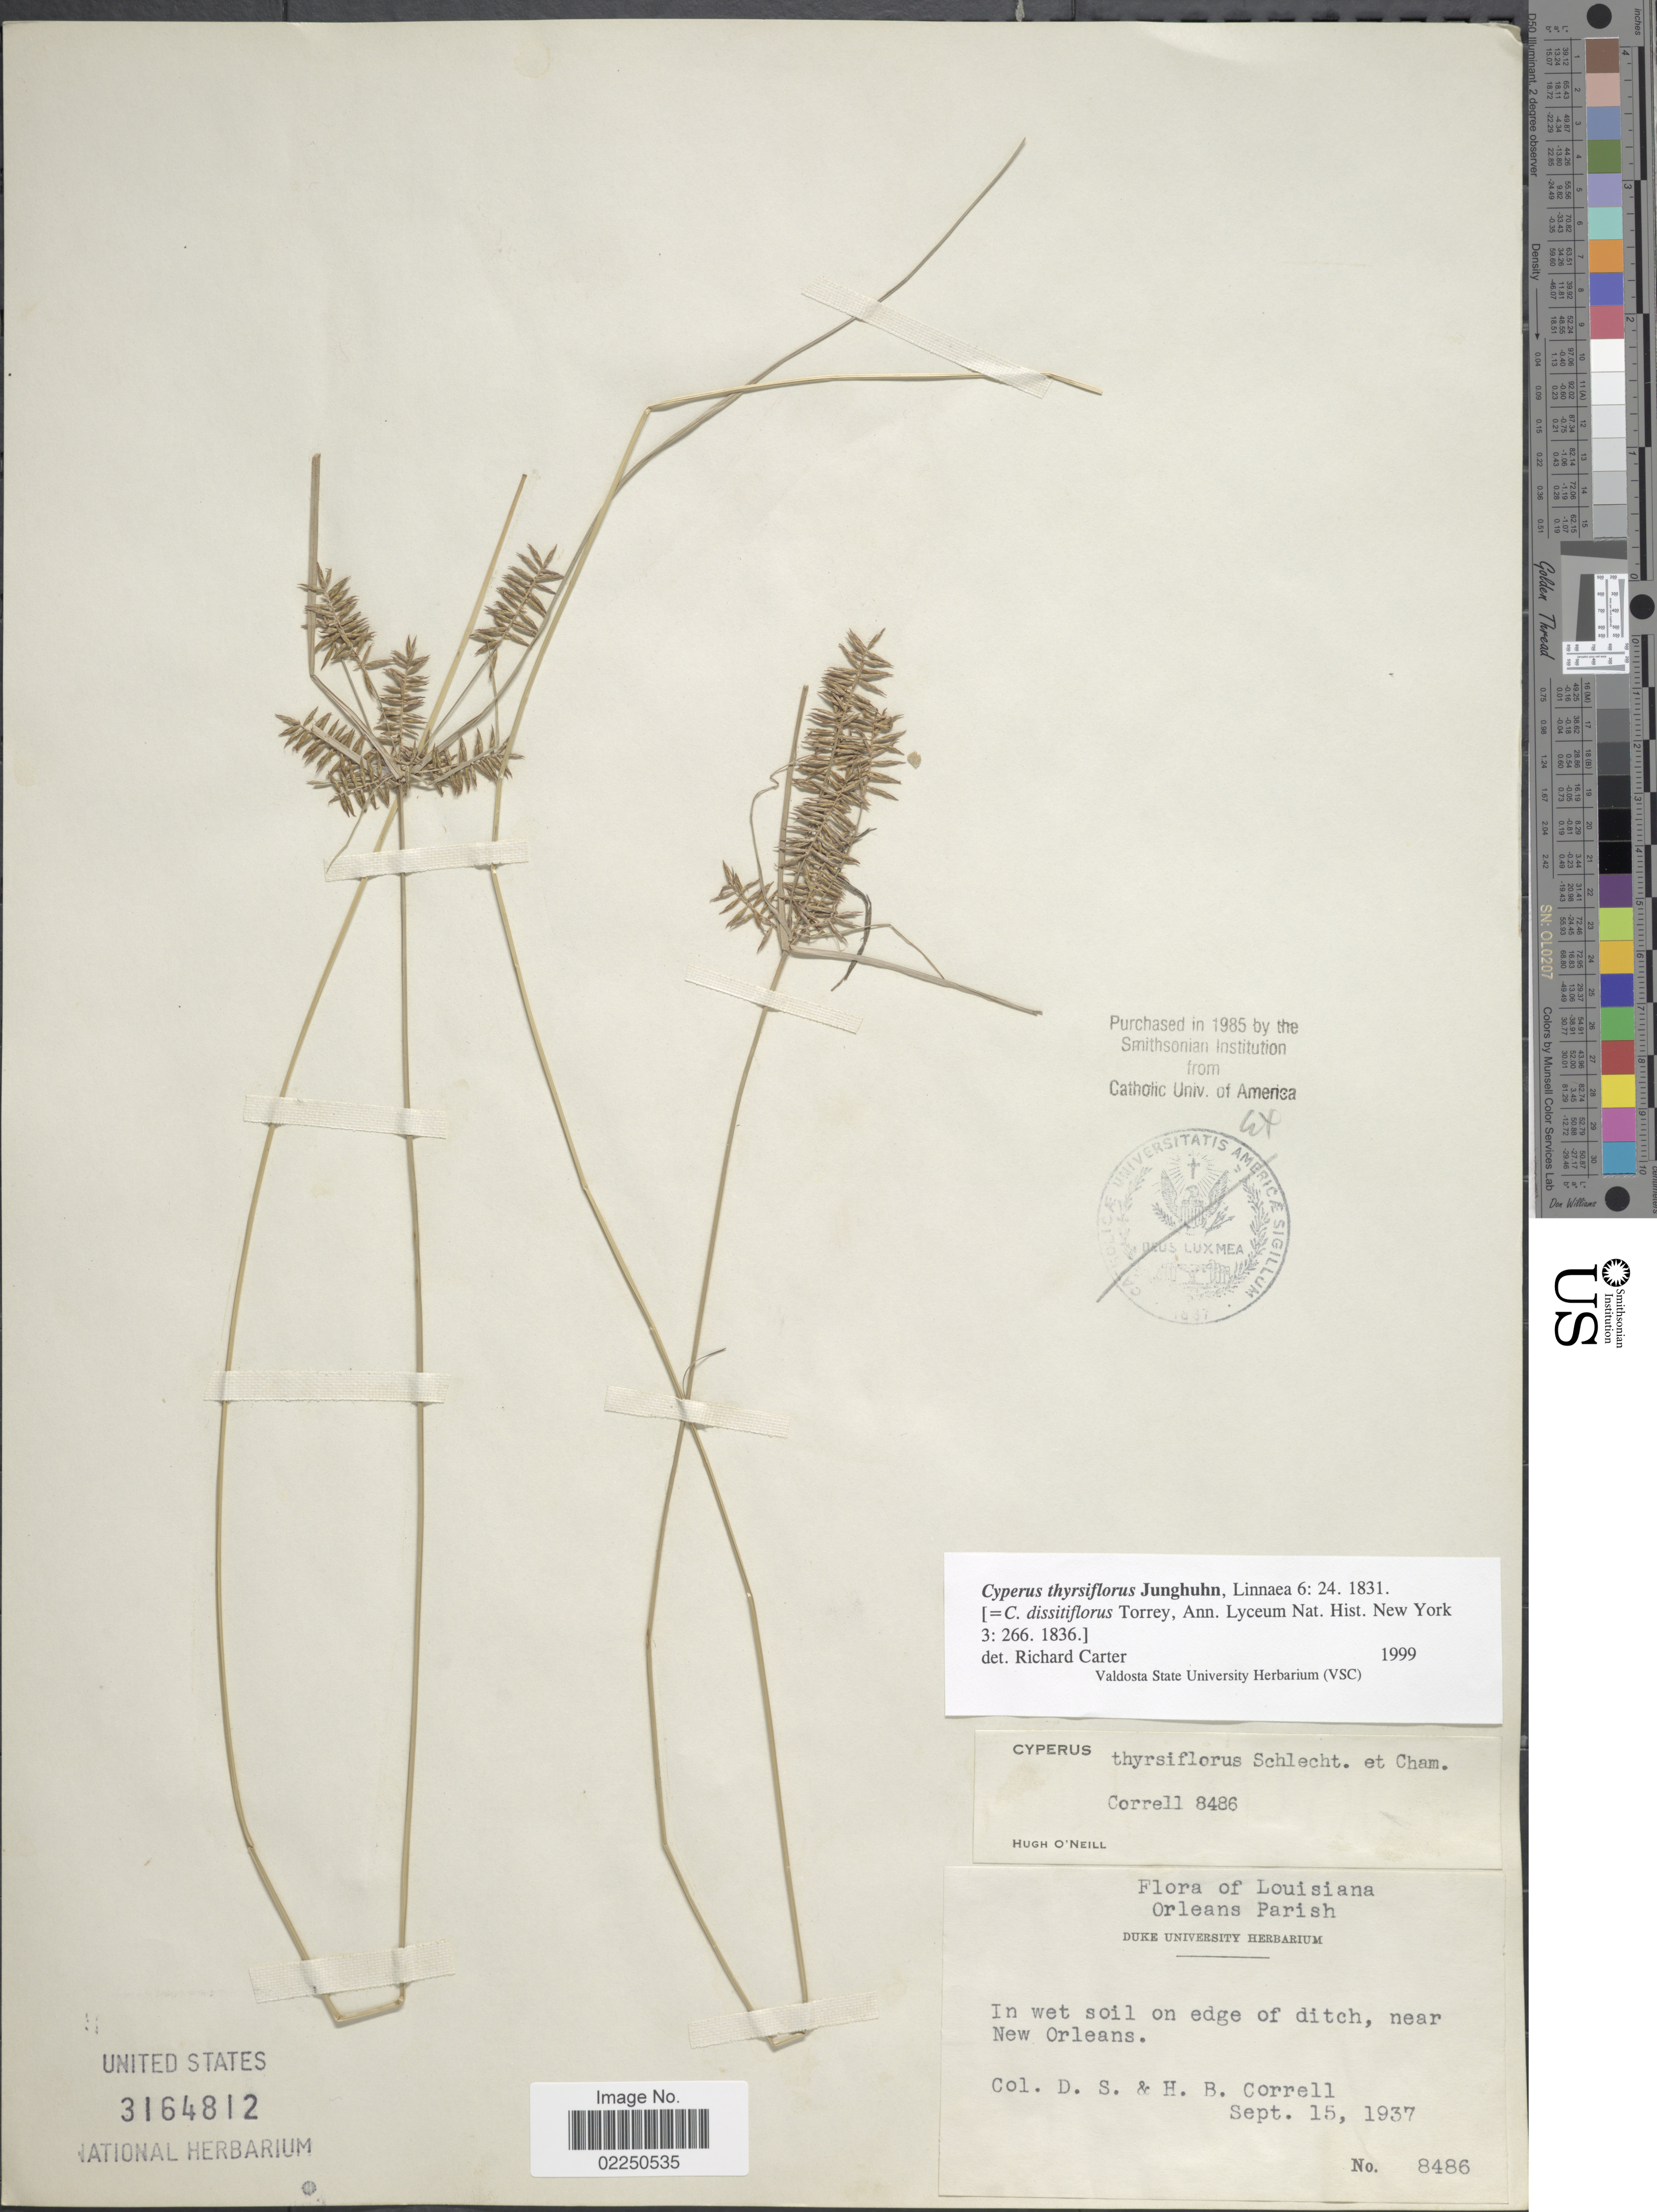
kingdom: Plantae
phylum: Tracheophyta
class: Liliopsida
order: Poales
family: Cyperaceae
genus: Cyperus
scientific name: Cyperus thyrsiflorus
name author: Jungh.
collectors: D. S. Correll & H. Correll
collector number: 8486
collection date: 1937-09-15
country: United States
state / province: Louisiana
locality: Orleans Parish. In wet soil on edge of ditch, near New Orleans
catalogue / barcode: US 3164812